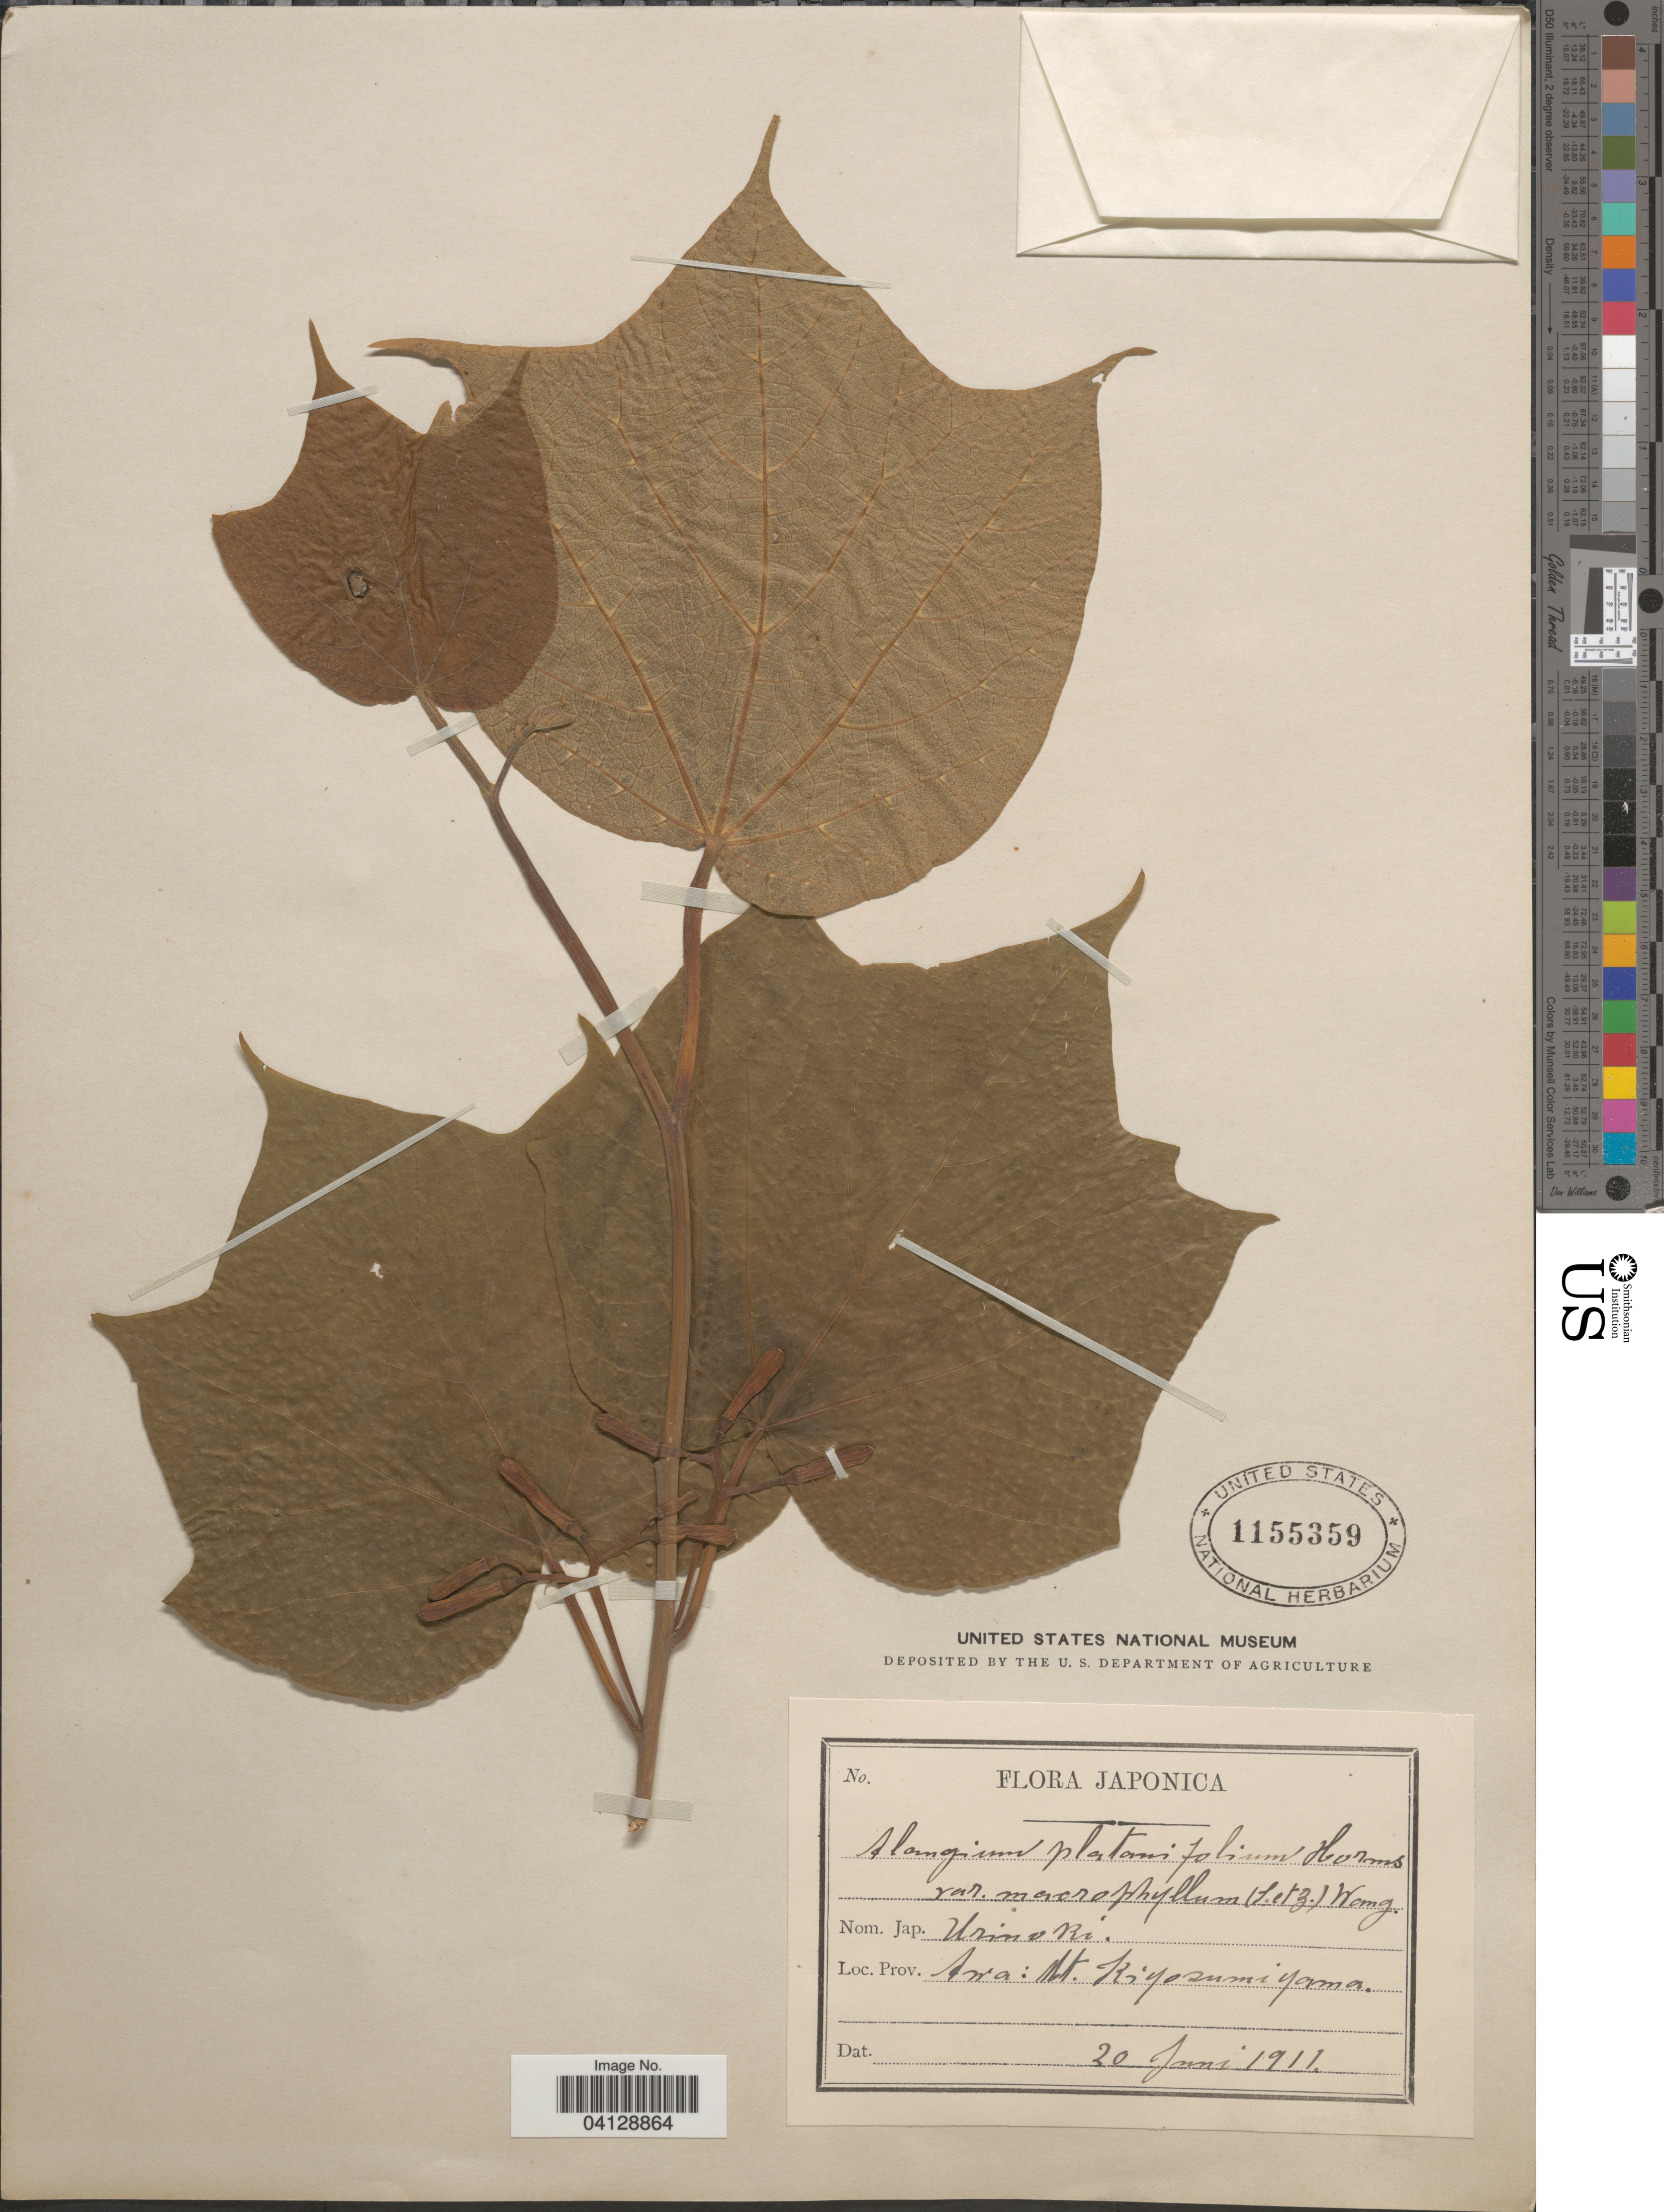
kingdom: Plantae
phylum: Tracheophyta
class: Magnoliopsida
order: Cornales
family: Cornaceae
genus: Alangium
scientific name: Alangium platanifolium var. macrophyllum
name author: (Siebold & Zucc.) Pamp.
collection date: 1911-06-20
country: Japan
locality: Japonica. Awa: Mt. Kiyosumiyama.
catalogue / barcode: US 1155359